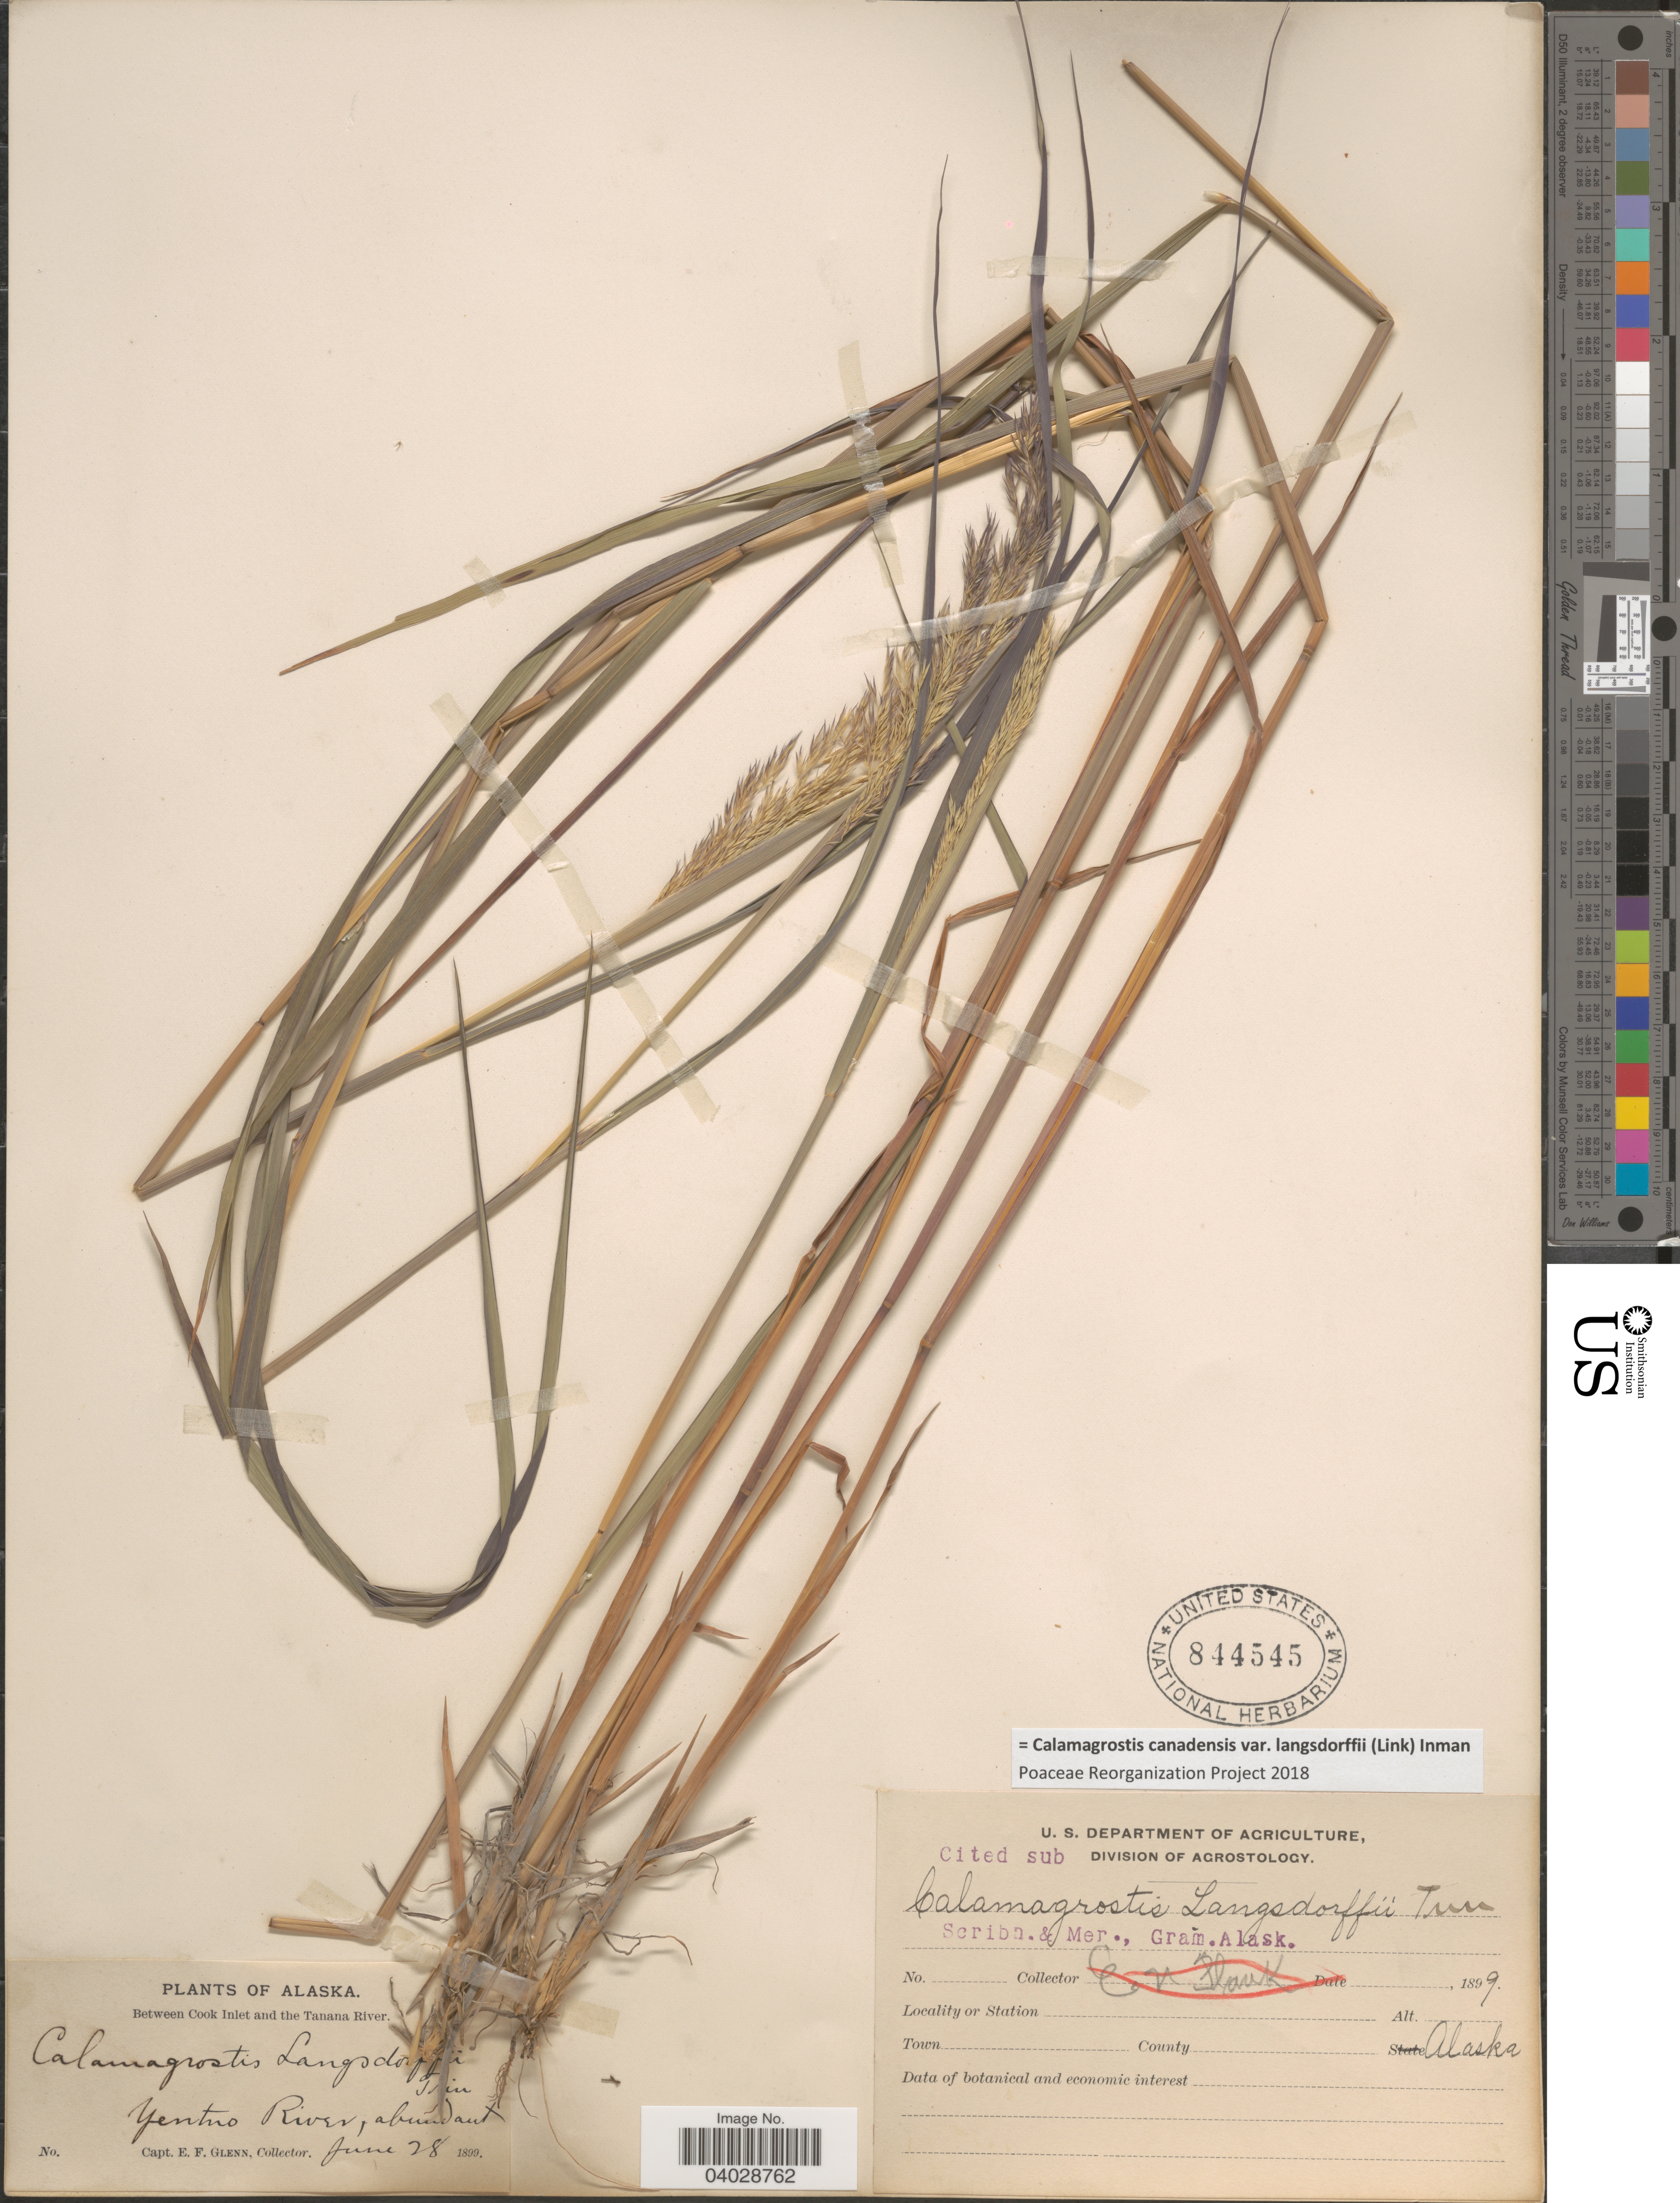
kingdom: Plantae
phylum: Tracheophyta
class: Liliopsida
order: Poales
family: Poaceae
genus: Calamagrostis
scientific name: Calamagrostis canadensis var. langsdorffii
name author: (Link) Inman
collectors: E. Glenn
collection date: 1899-06-28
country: United States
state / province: Alaska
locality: Between Cook Inlet and the Tanana River. Yentna River.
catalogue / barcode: US 844545